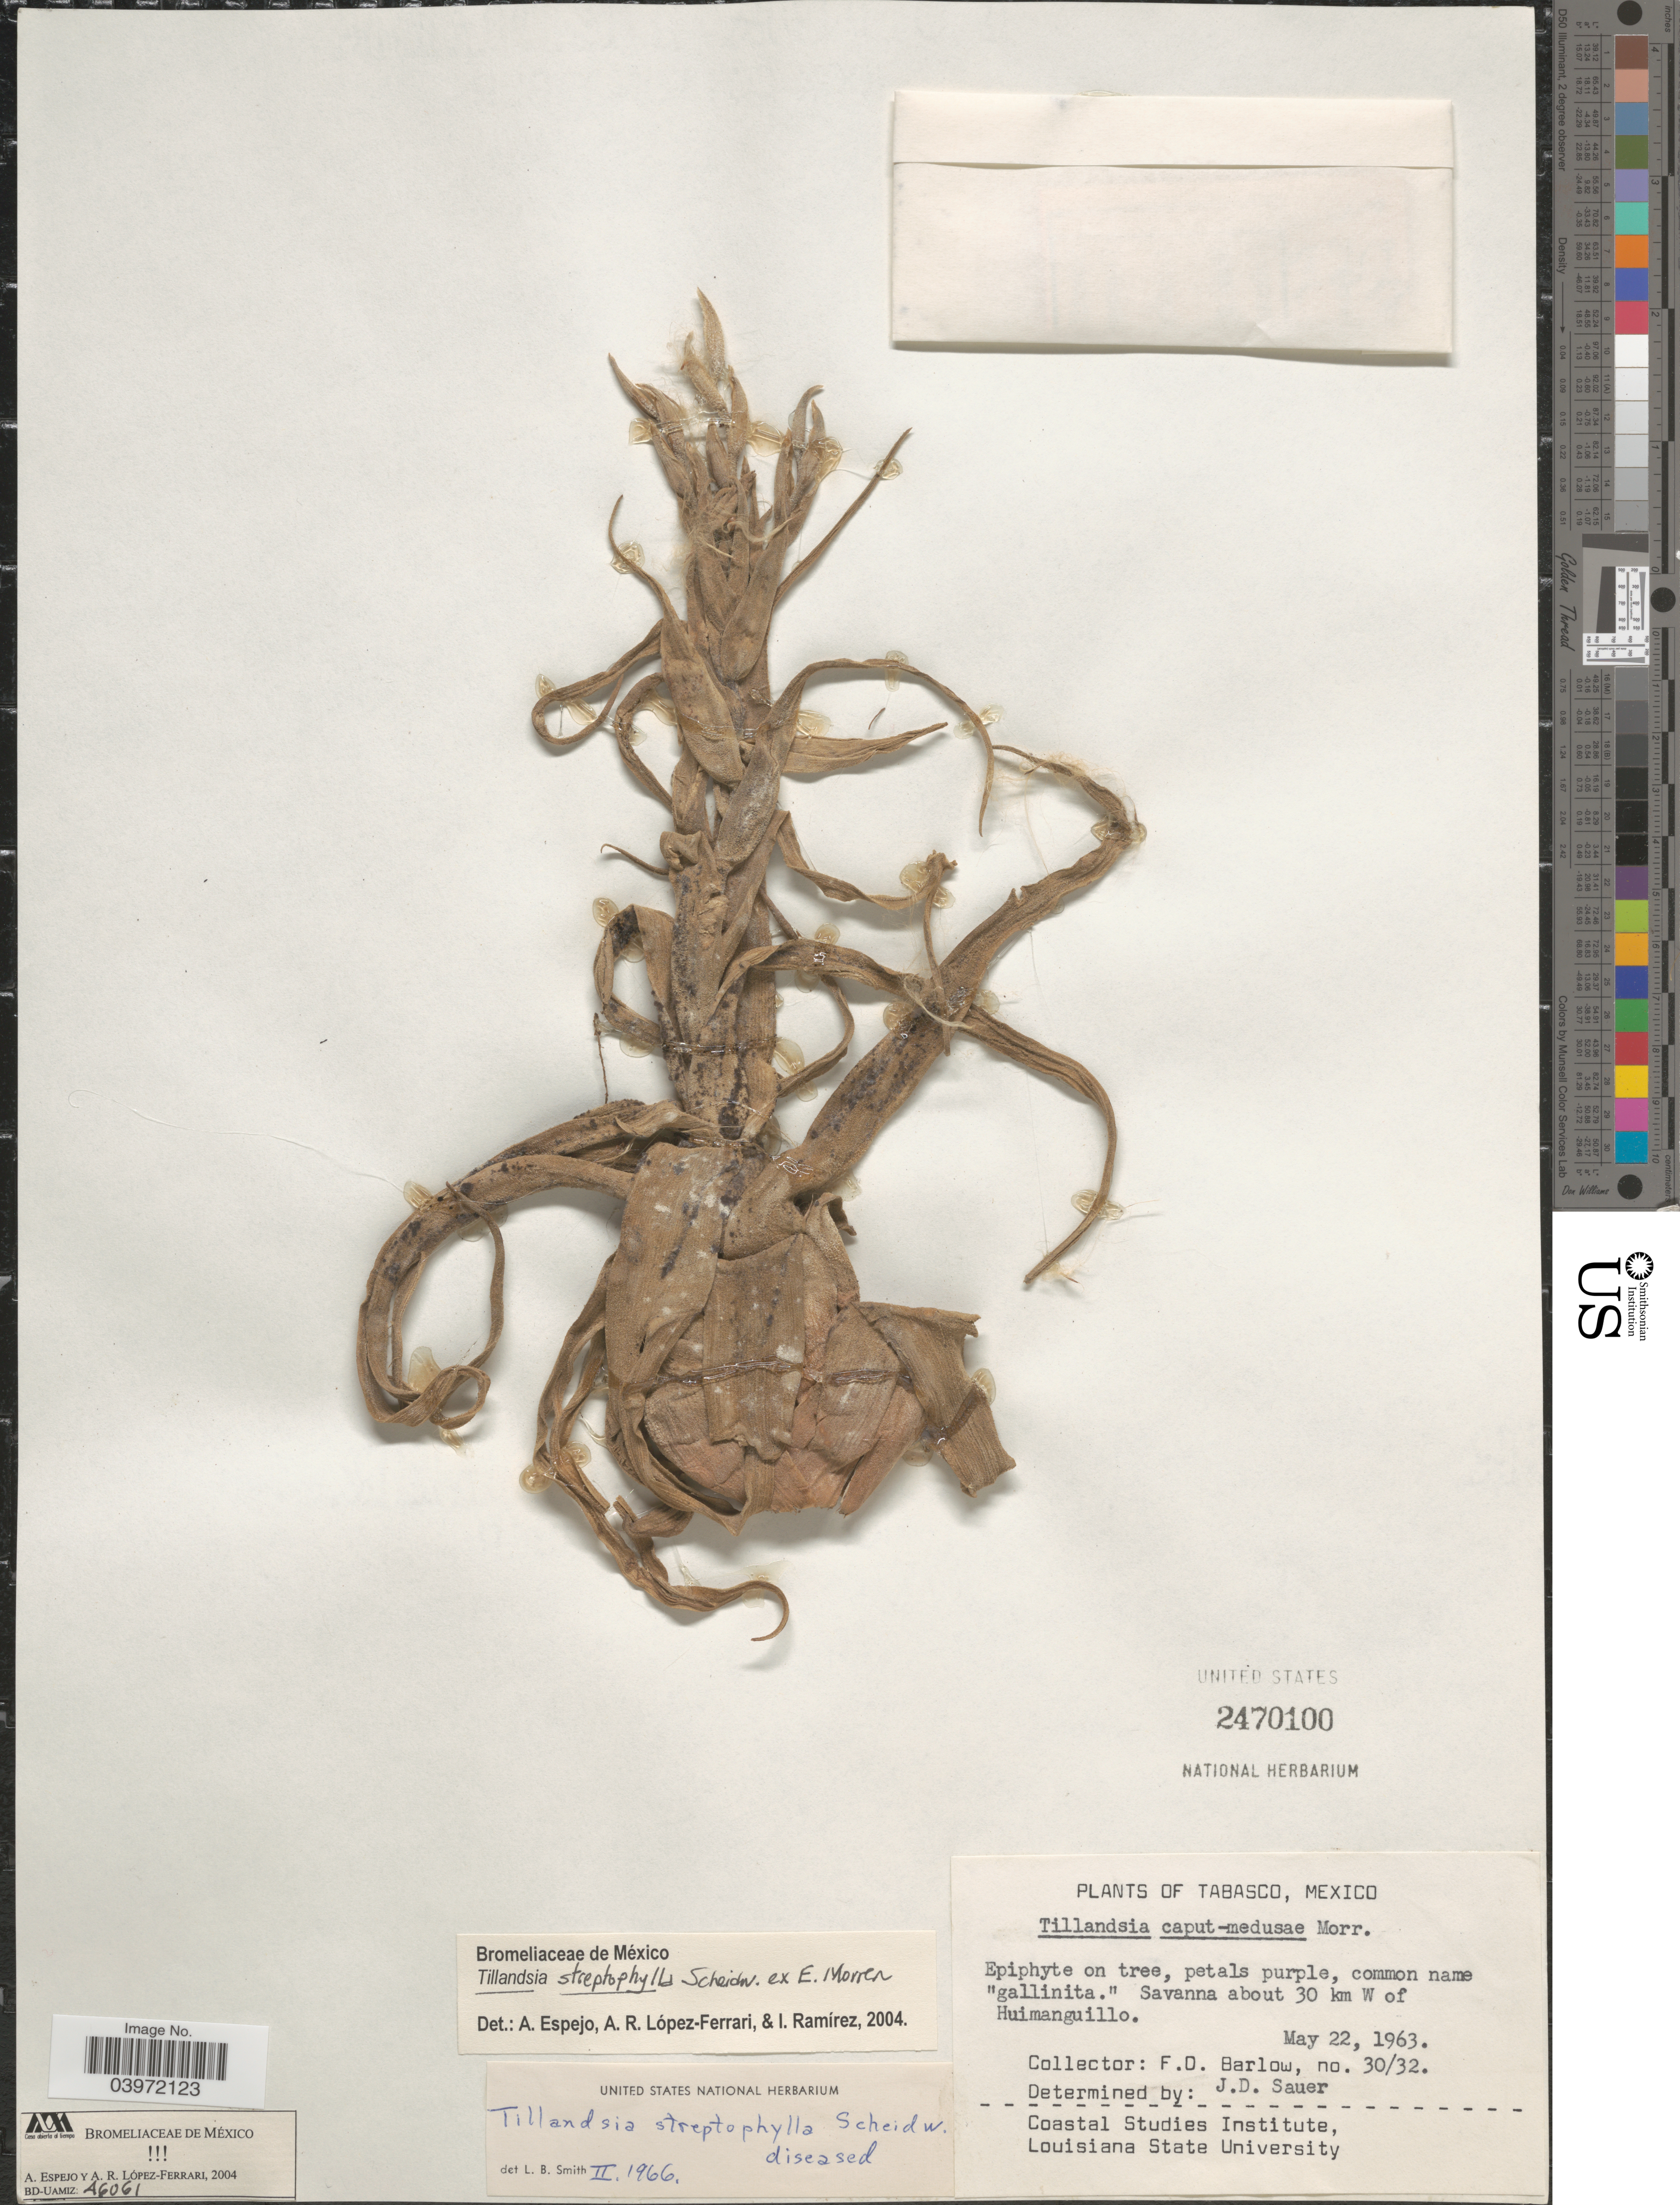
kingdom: Plantae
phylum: Tracheophyta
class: Liliopsida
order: Poales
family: Bromeliaceae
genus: Tillandsia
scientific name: Tillandsia streptophylla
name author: Scheidw. ex C. Morren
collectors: F. D. Barlow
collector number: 30/32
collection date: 1963-05-22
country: Mexico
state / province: Tabasco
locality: Savanna about 30 km W of Huimanguillo.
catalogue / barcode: US 2470100